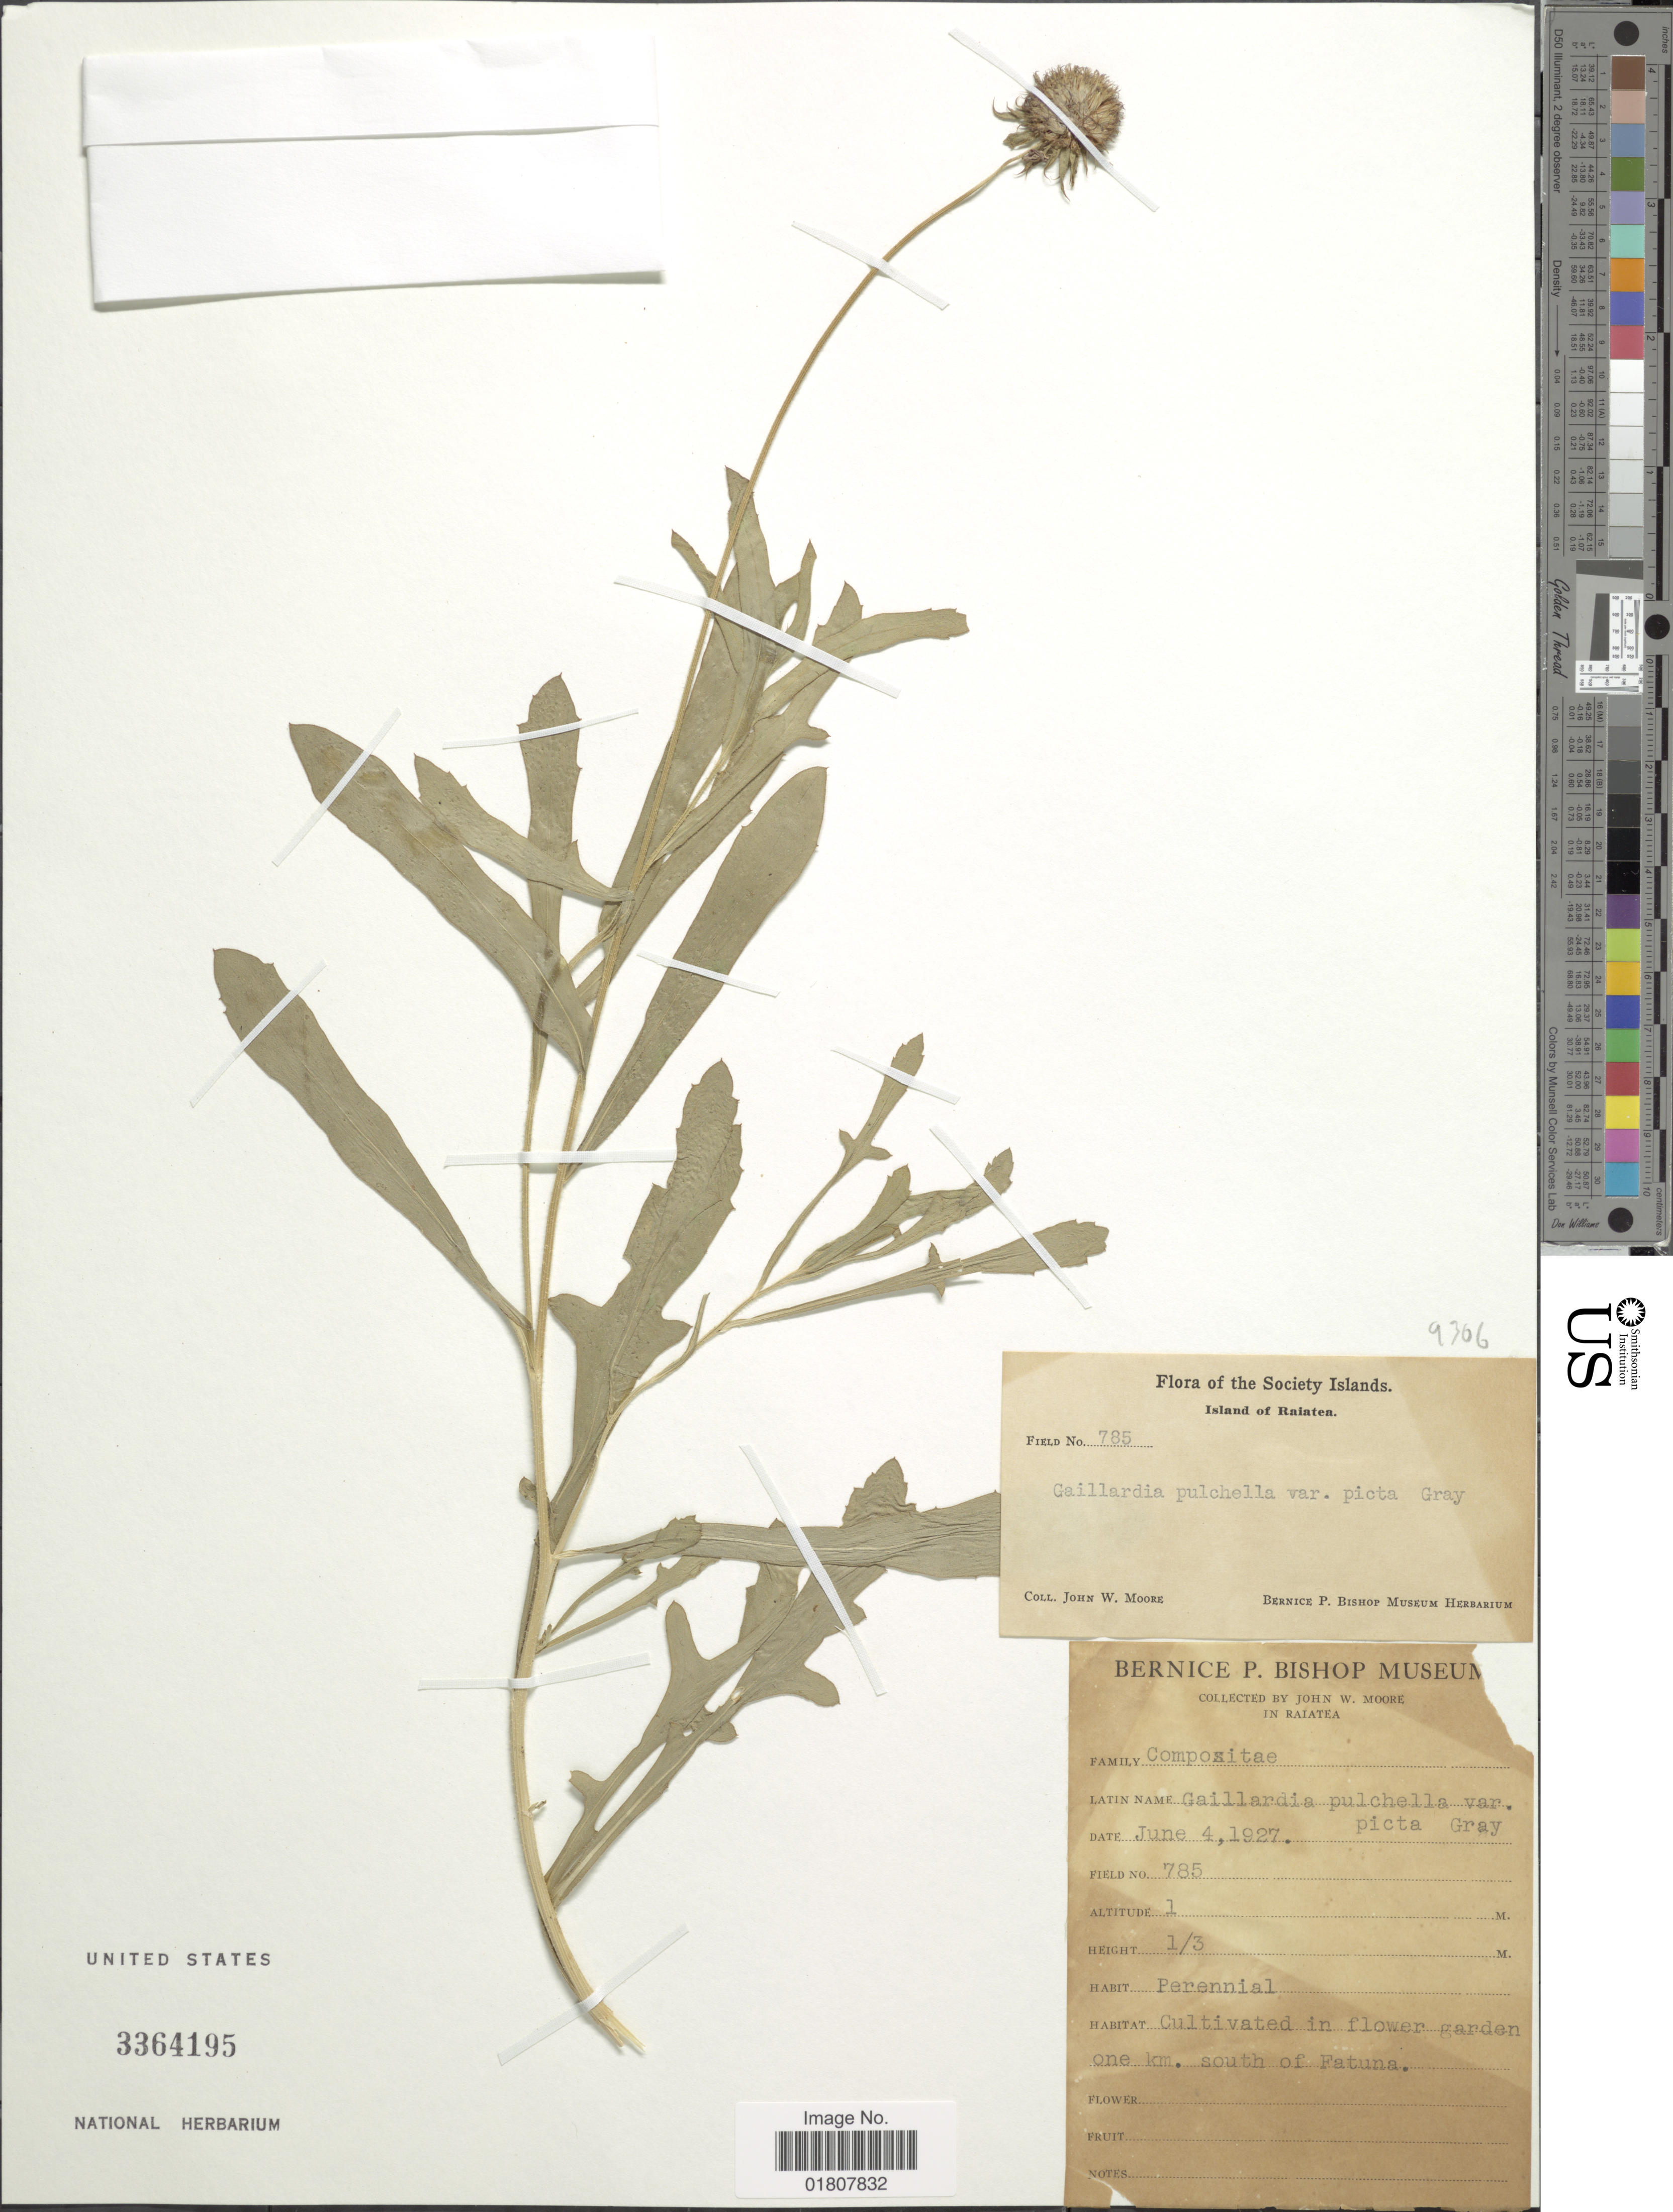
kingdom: Plantae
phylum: Tracheophyta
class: Magnoliopsida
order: Asterales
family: Asteraceae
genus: Gaillardia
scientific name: Gaillardia pulchella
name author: Foug.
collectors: J. Moore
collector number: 785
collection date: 1927-06-04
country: French Polynesia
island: Raiatea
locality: Society Islands, Raiatea, 1 km south of Fatuna, cultivated in flower garden, one km. south of Fatuna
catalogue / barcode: US 3364195